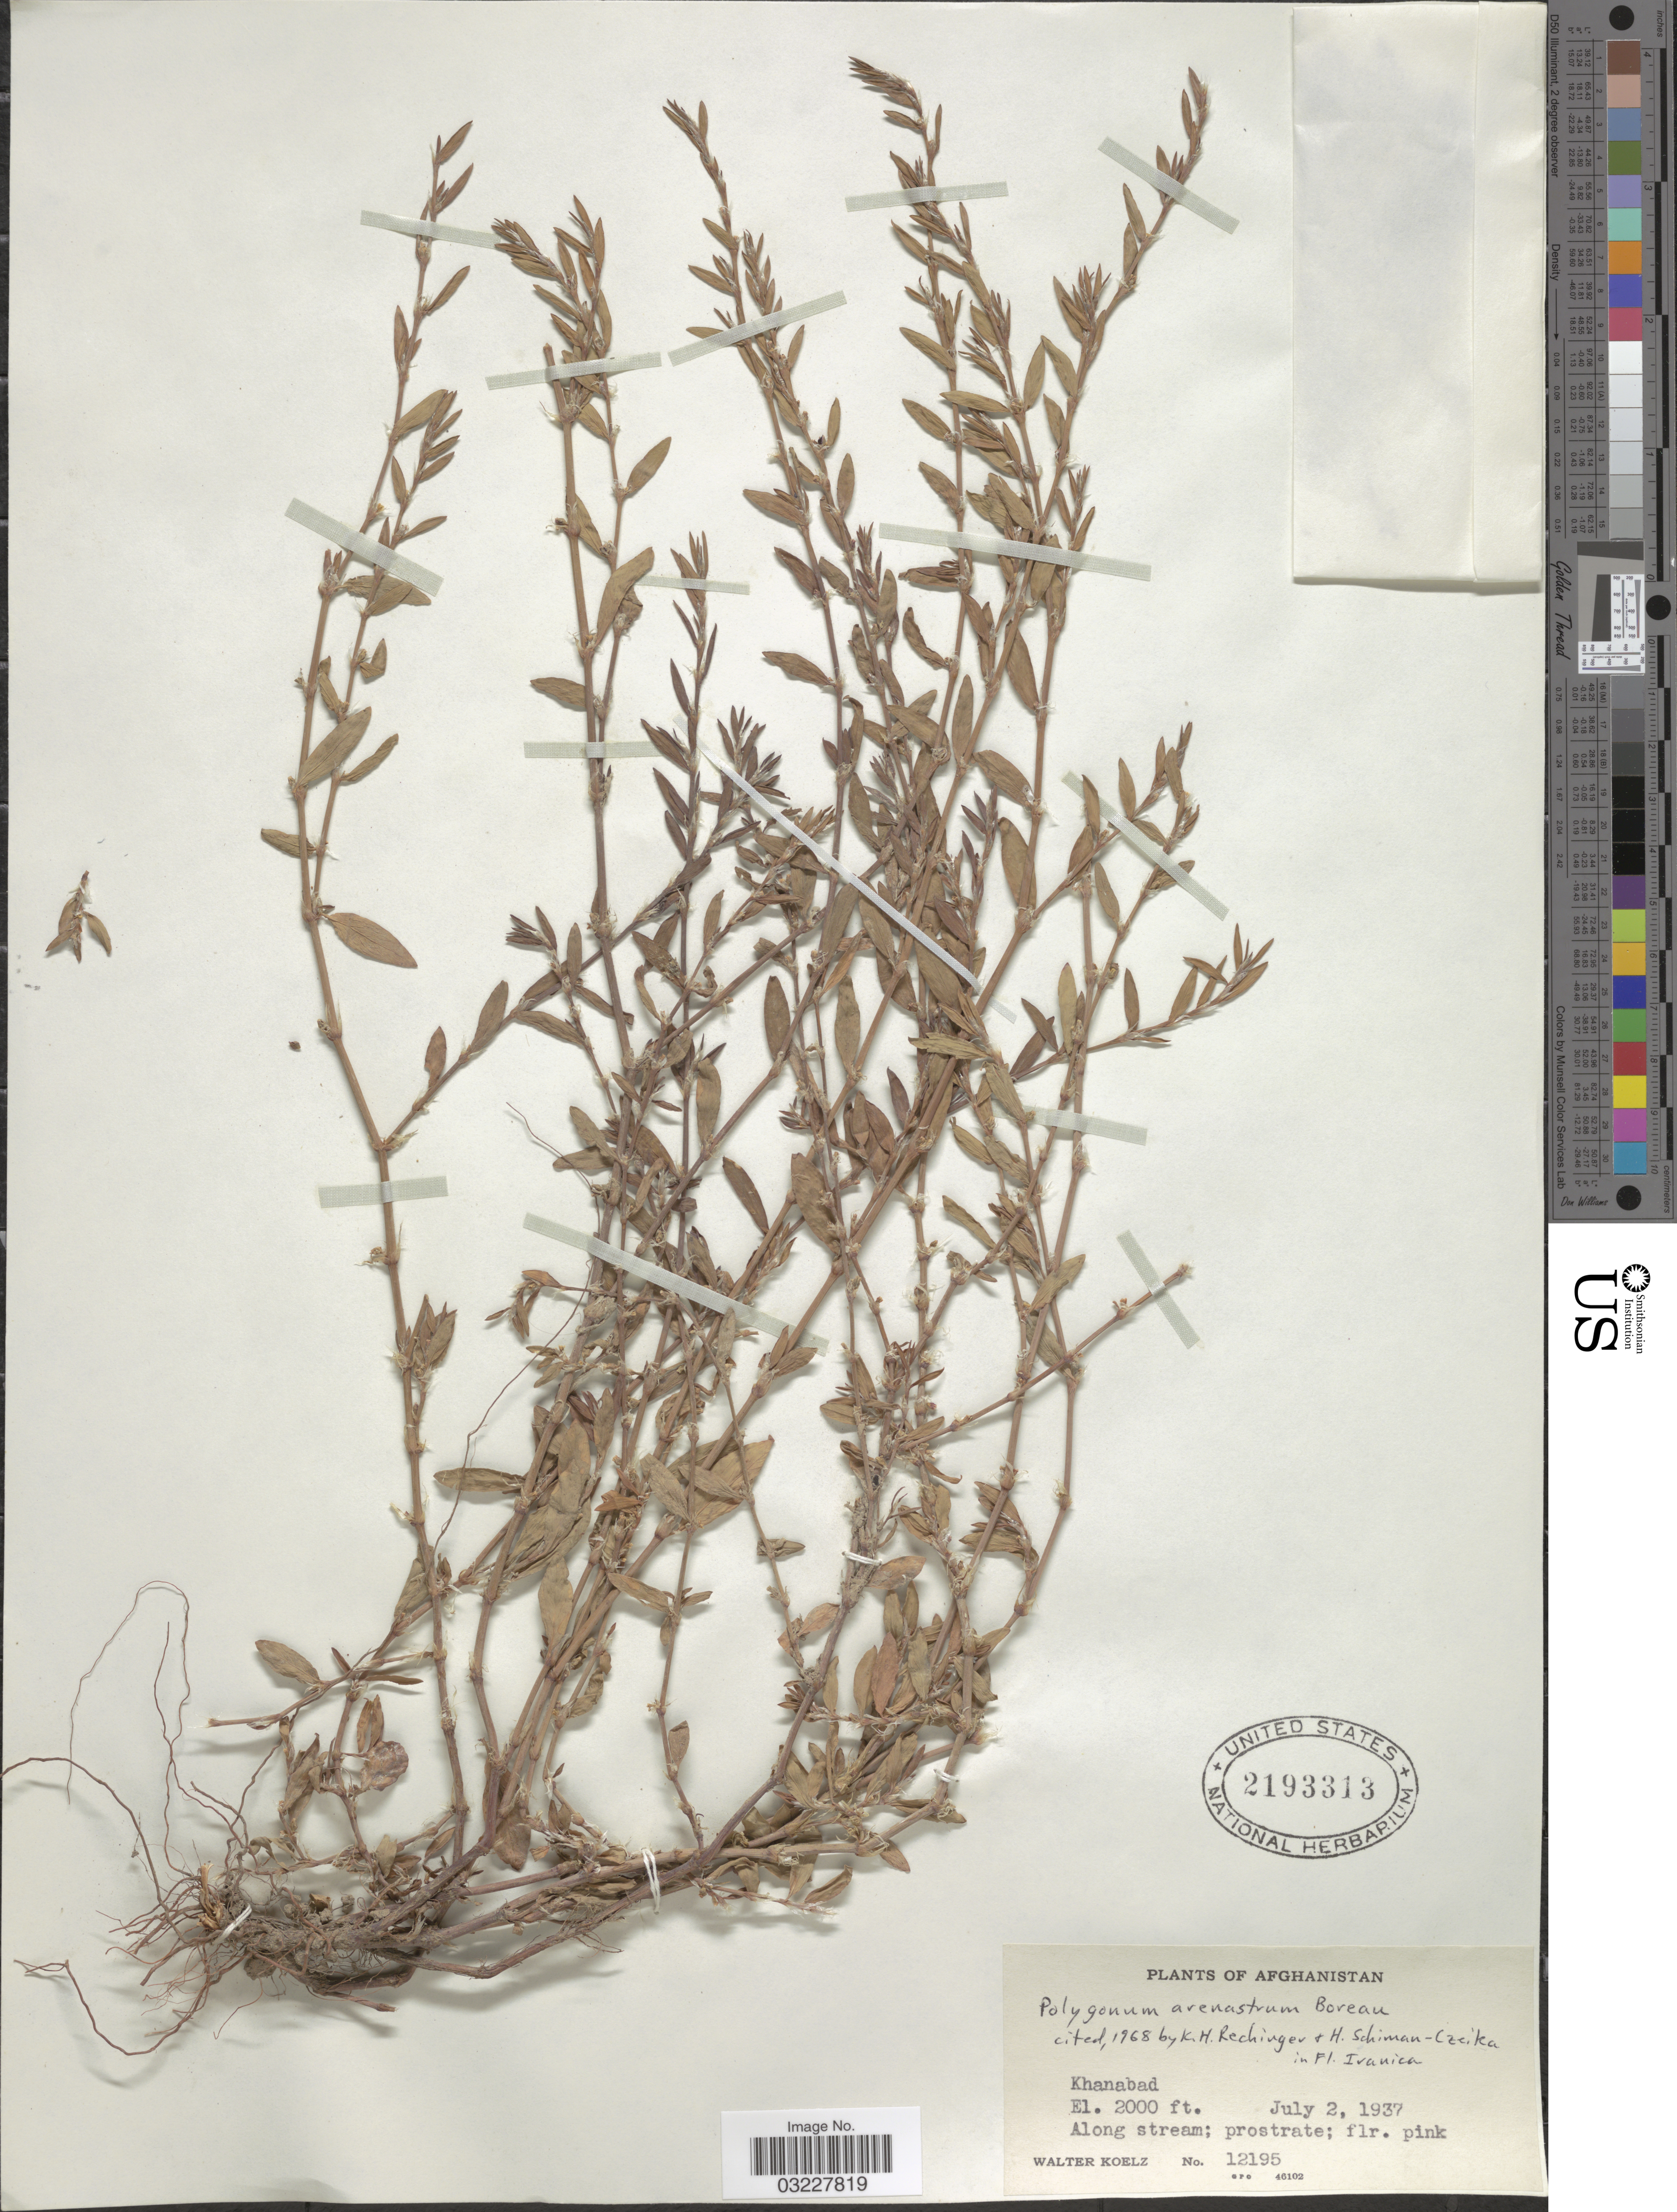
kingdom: Plantae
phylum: Tracheophyta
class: Magnoliopsida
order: Caryophyllales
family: Polygonaceae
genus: Polygonum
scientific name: Polygonum arenastrum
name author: Boreau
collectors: W. N. Koelz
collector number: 12195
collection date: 1937-07-02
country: Afghanistan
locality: Khanabad.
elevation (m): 610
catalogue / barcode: US 2193313